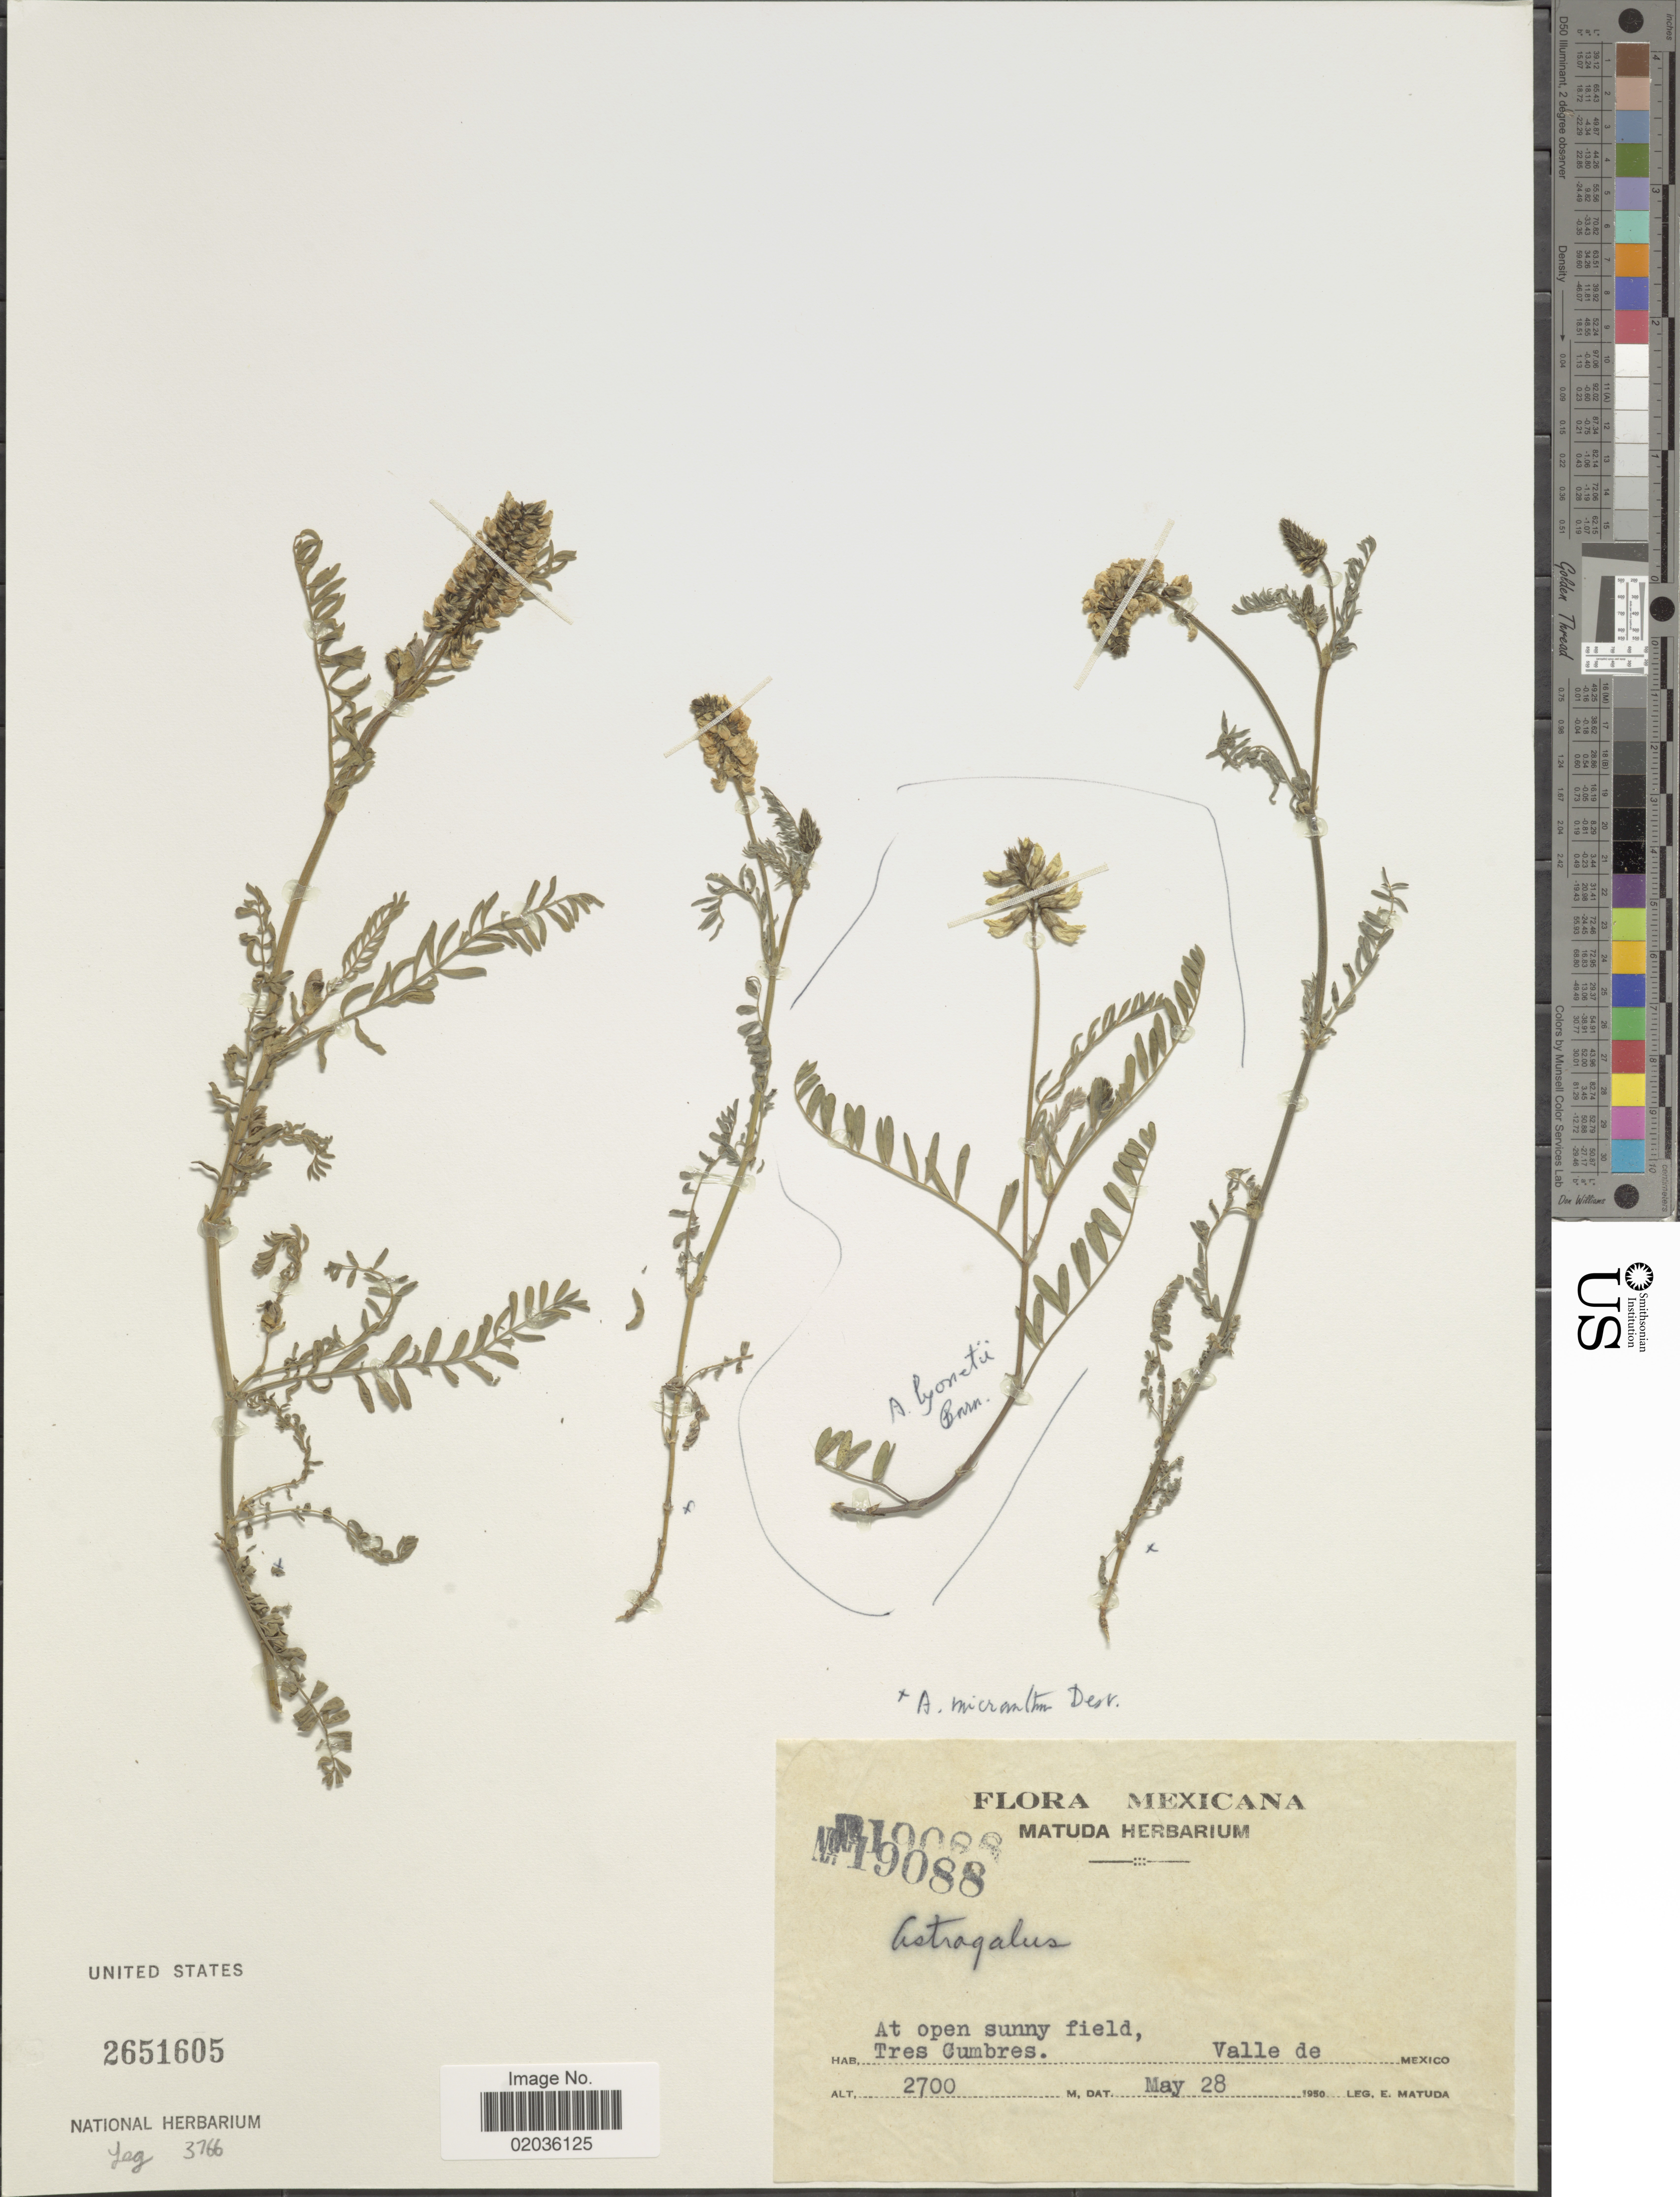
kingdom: Plantae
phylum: Tracheophyta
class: Magnoliopsida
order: Fabales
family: Fabaceae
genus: Astragalus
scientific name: Astragalus lyonnetii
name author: Barneby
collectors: E. Matuda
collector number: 19088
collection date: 1950-05-28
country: Mexico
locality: At open sunny field, Tres Cumbres. Valle de Mexico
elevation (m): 2700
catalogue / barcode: US 2651605